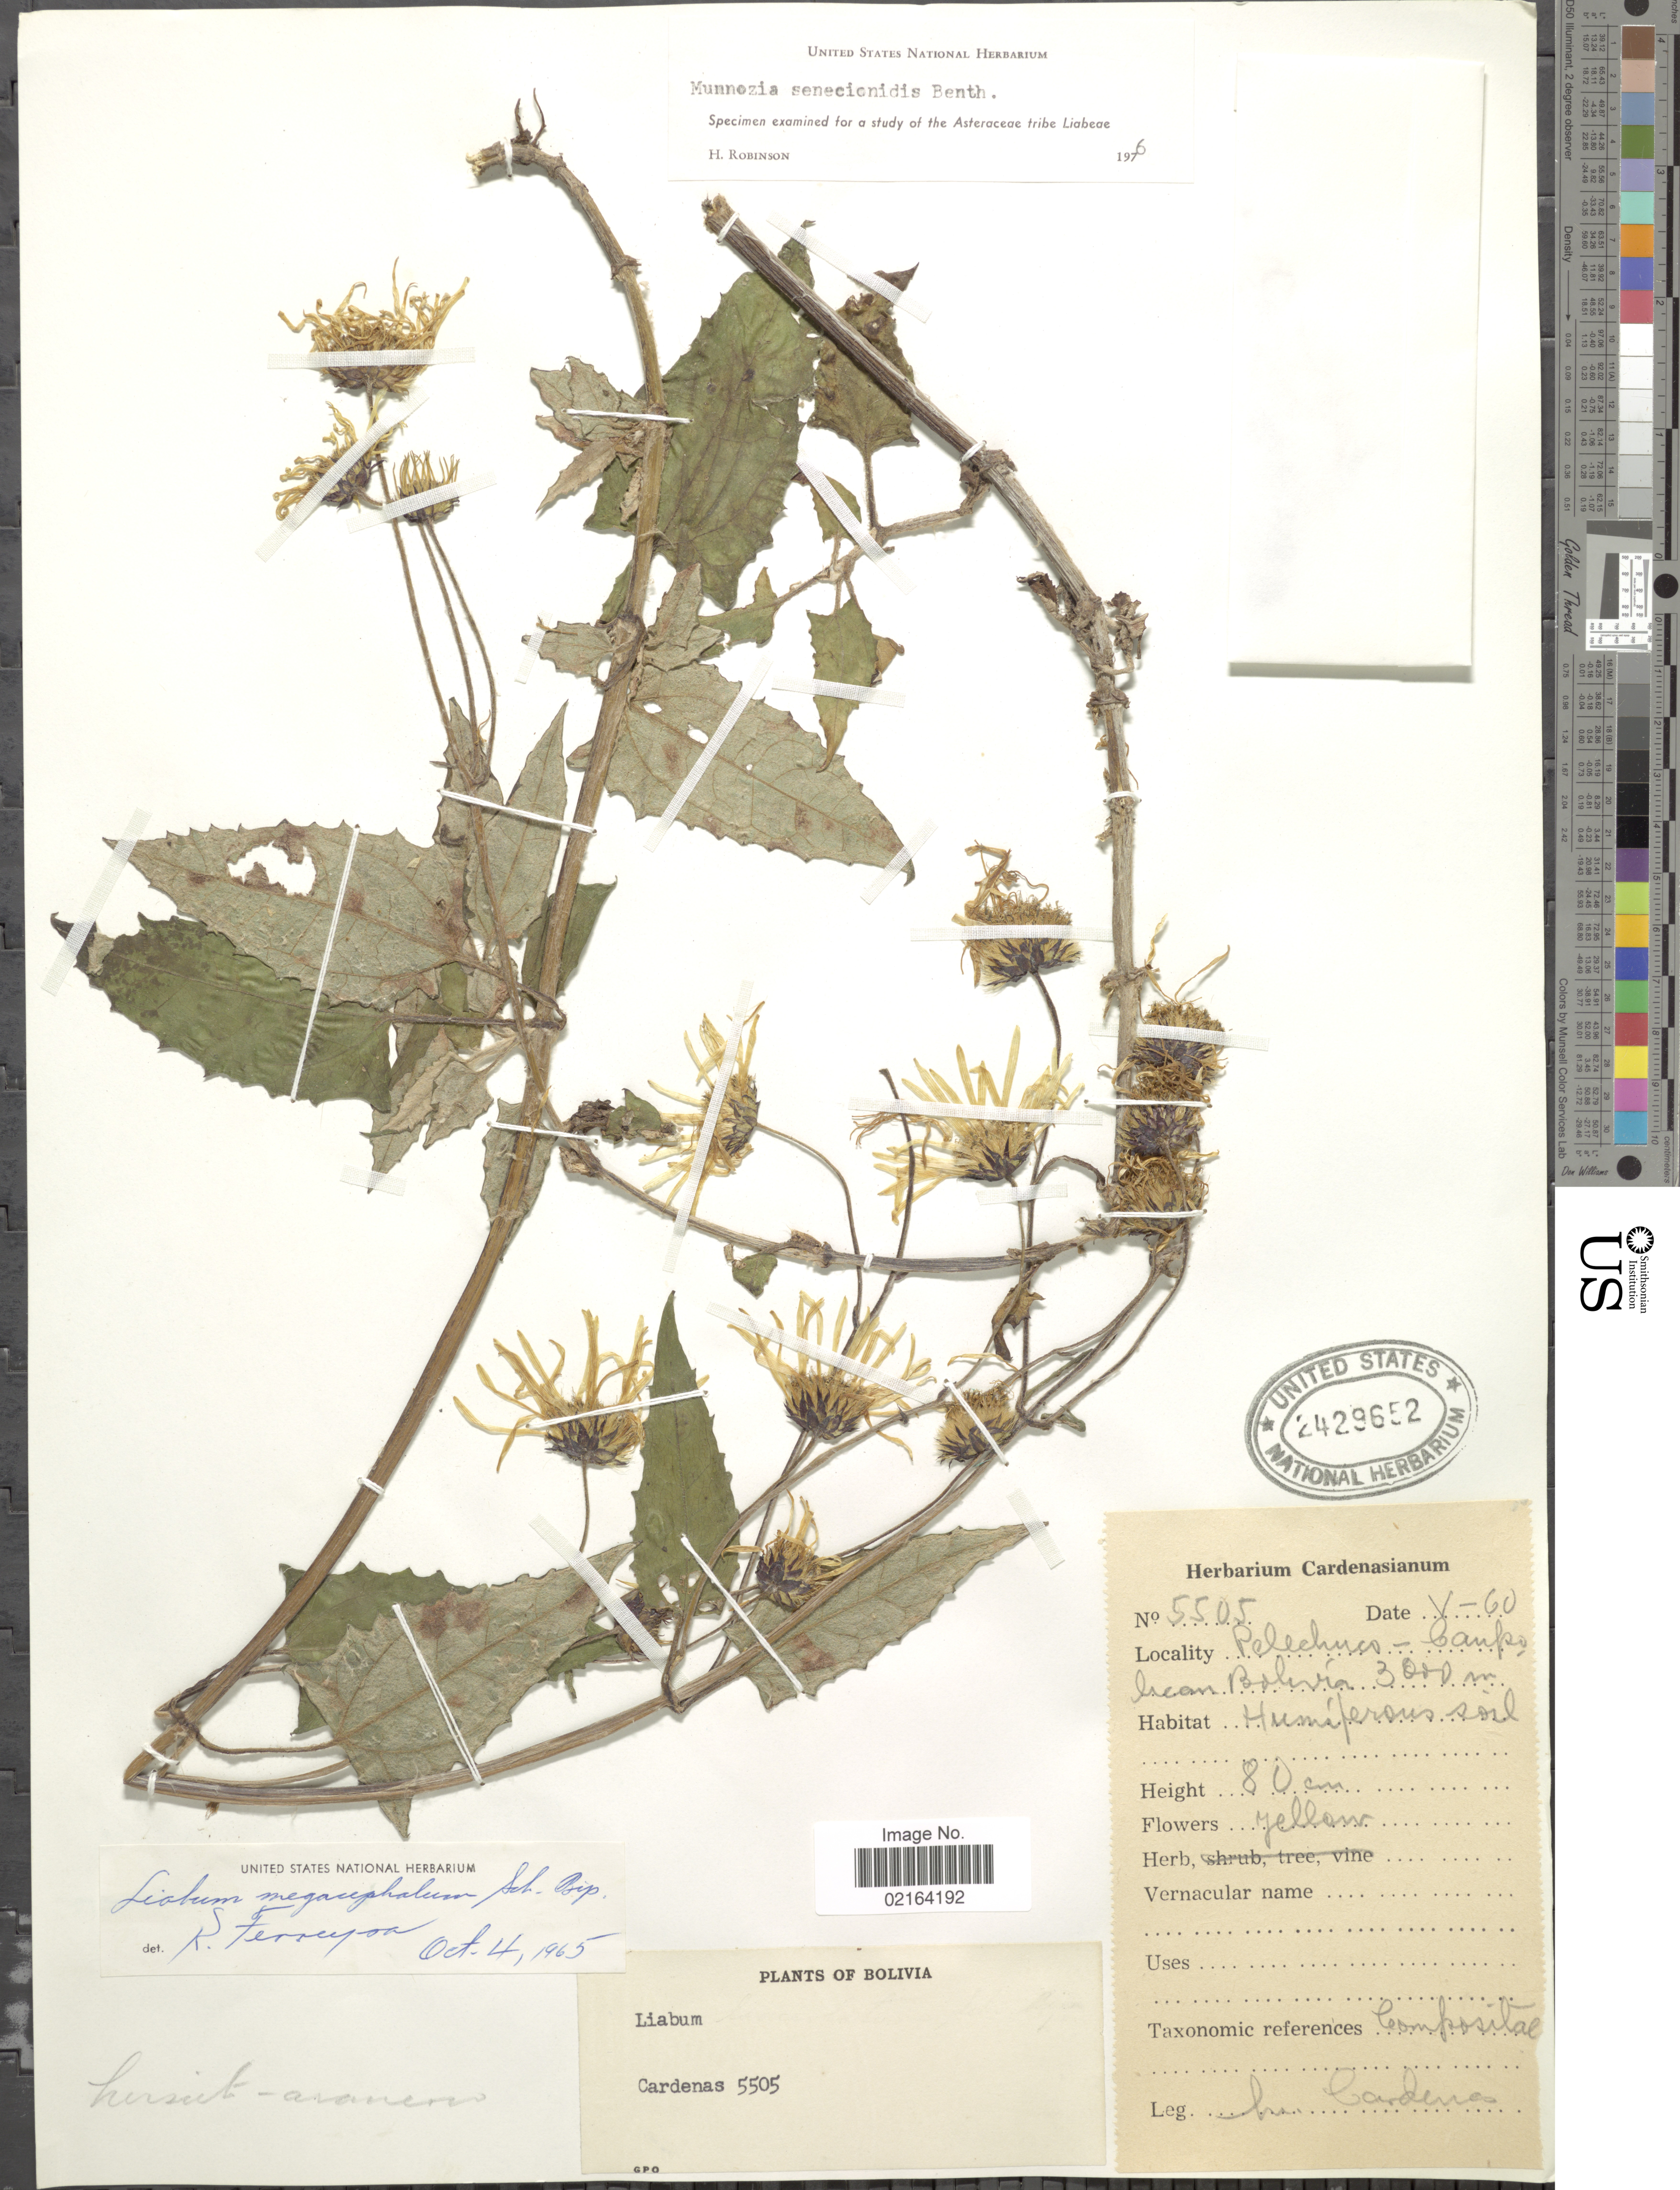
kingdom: Plantae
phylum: Tracheophyta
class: Magnoliopsida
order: Asterales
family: Asteraceae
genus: Munnozia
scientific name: Munnozia senecionidis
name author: Benth.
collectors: M. Cárdenas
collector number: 5505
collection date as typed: Transcribed d/m/y: /5/60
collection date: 1960-05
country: Bolivia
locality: Pelechuco , Campanario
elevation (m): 3000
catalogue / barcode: US 2429652